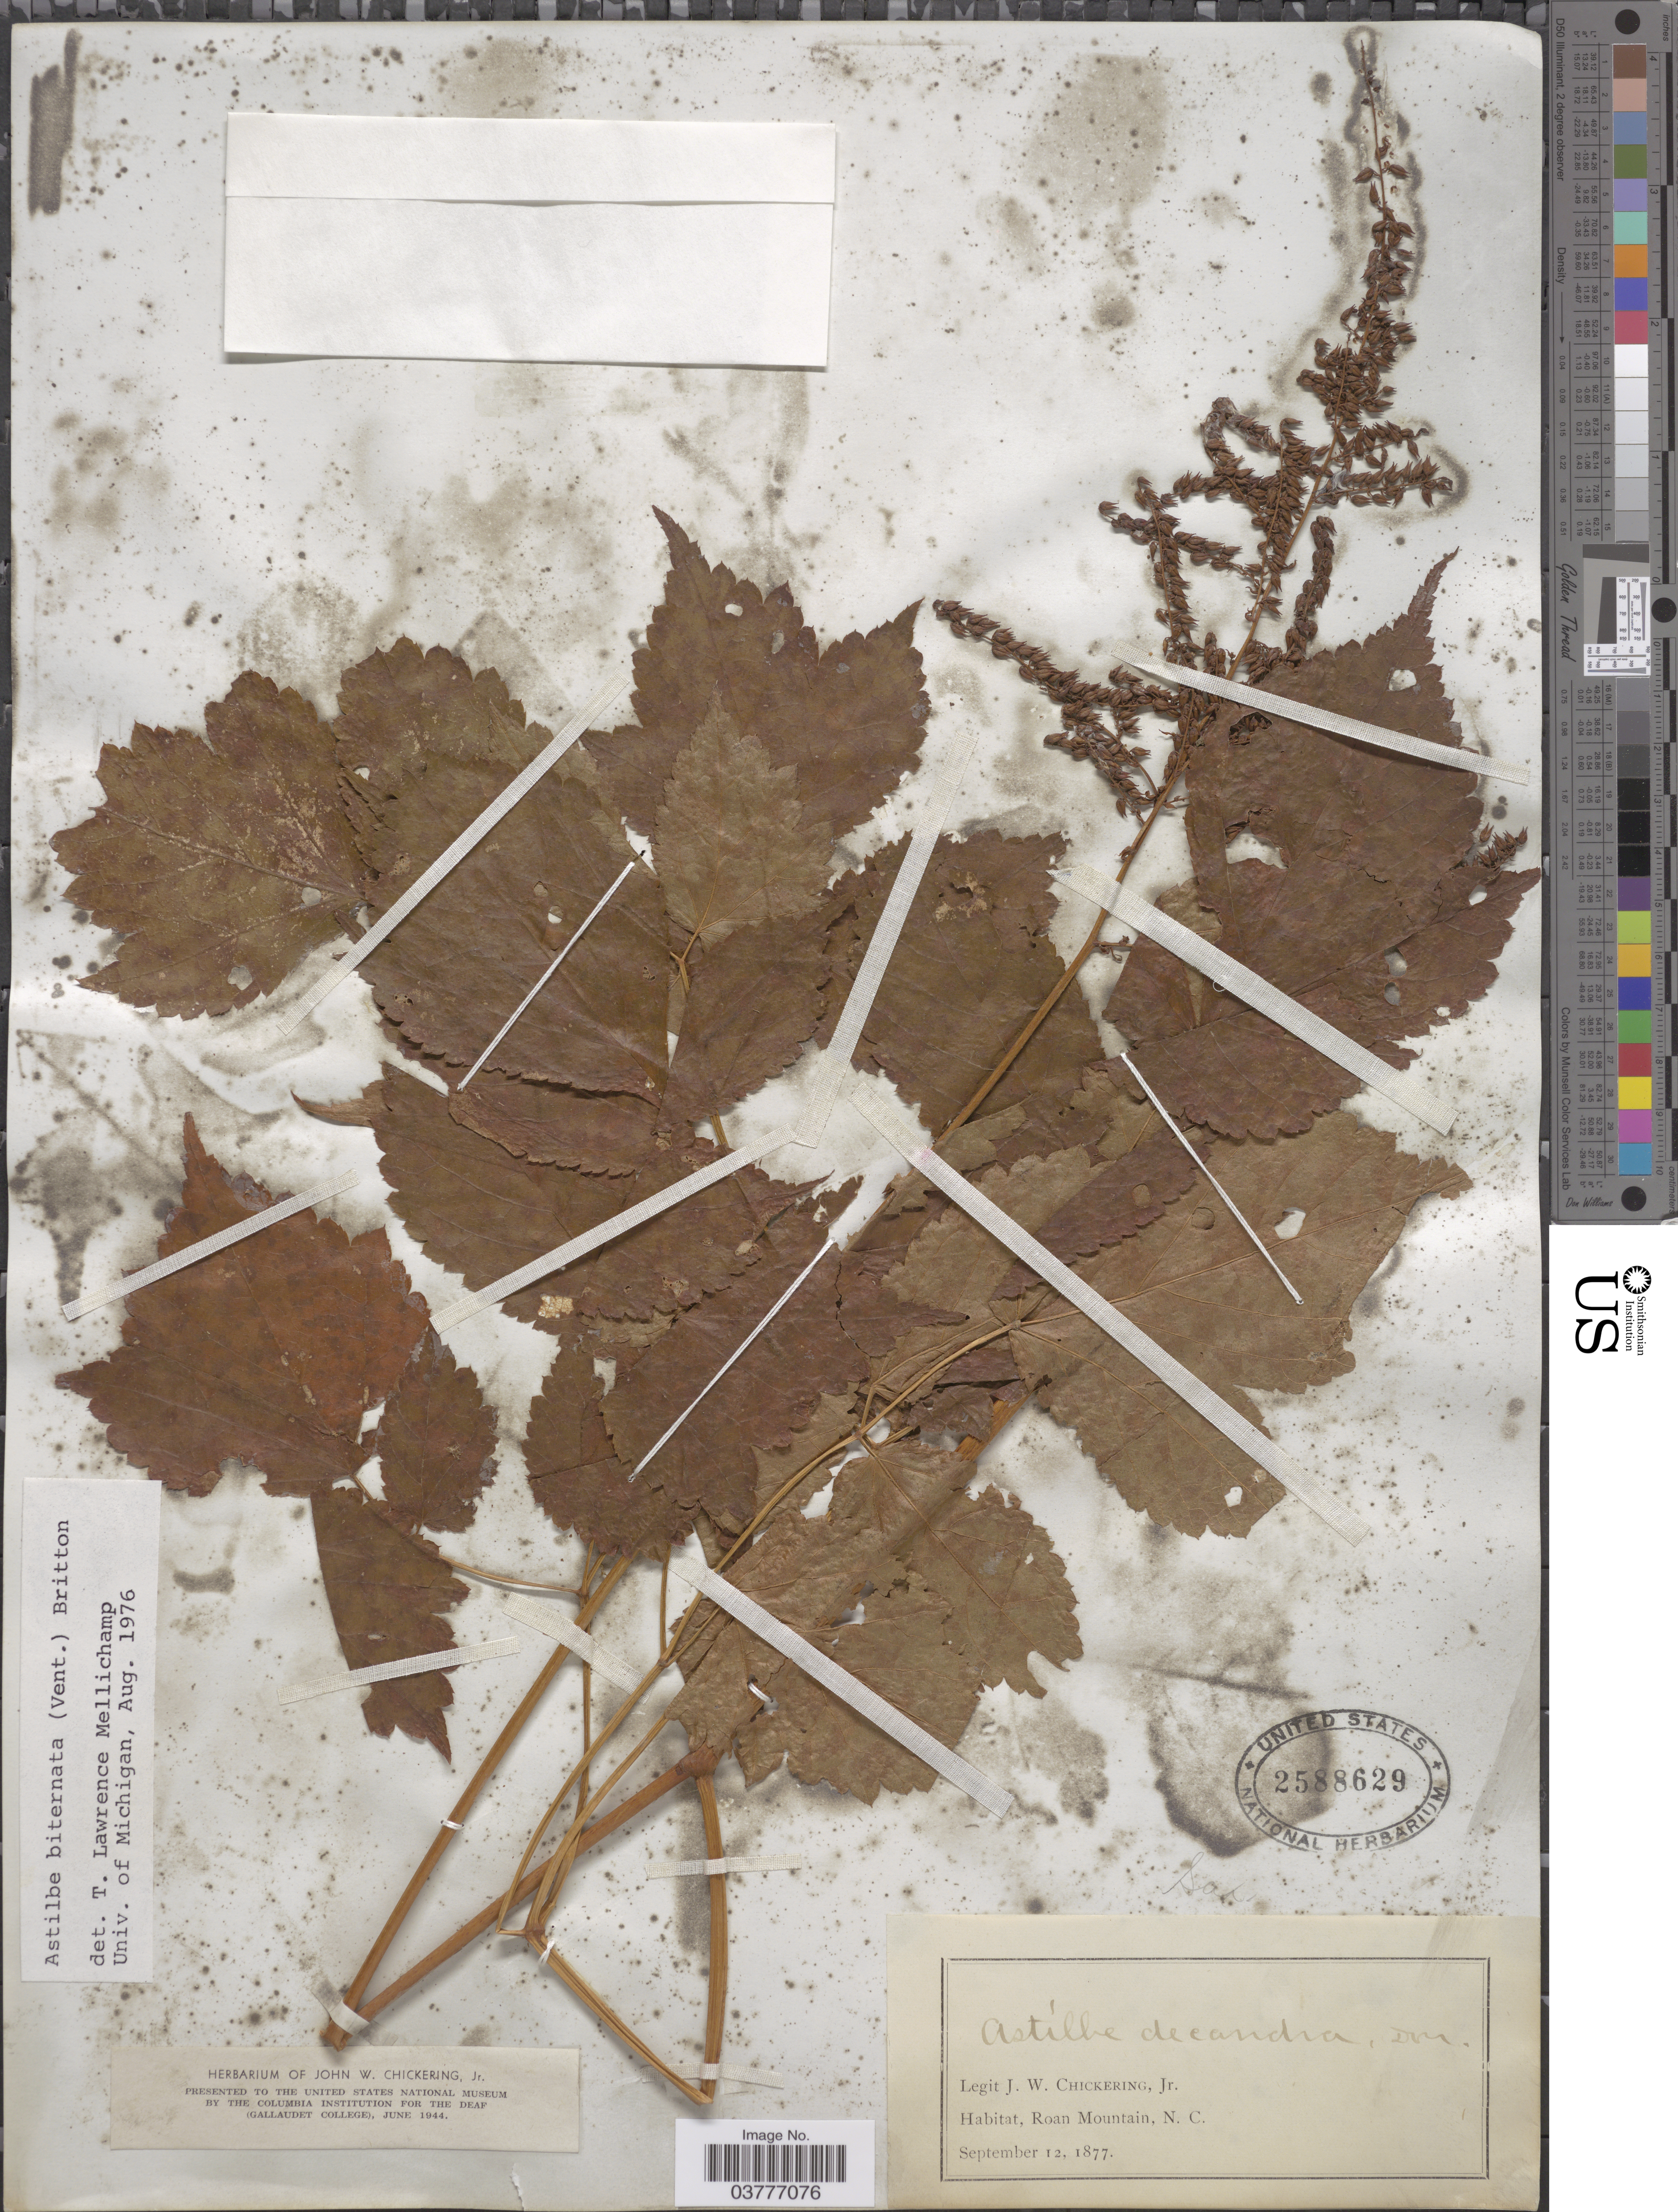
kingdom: Plantae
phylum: Tracheophyta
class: Magnoliopsida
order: Saxifragales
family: Saxifragaceae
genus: Astilbe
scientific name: Astilbe biternata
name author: (Vent.) Britton ex Kearney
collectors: J. W. Chickering Jr.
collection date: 1877-09-12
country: United States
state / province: North Carolina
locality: Roan Mountain.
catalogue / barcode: US 2588629